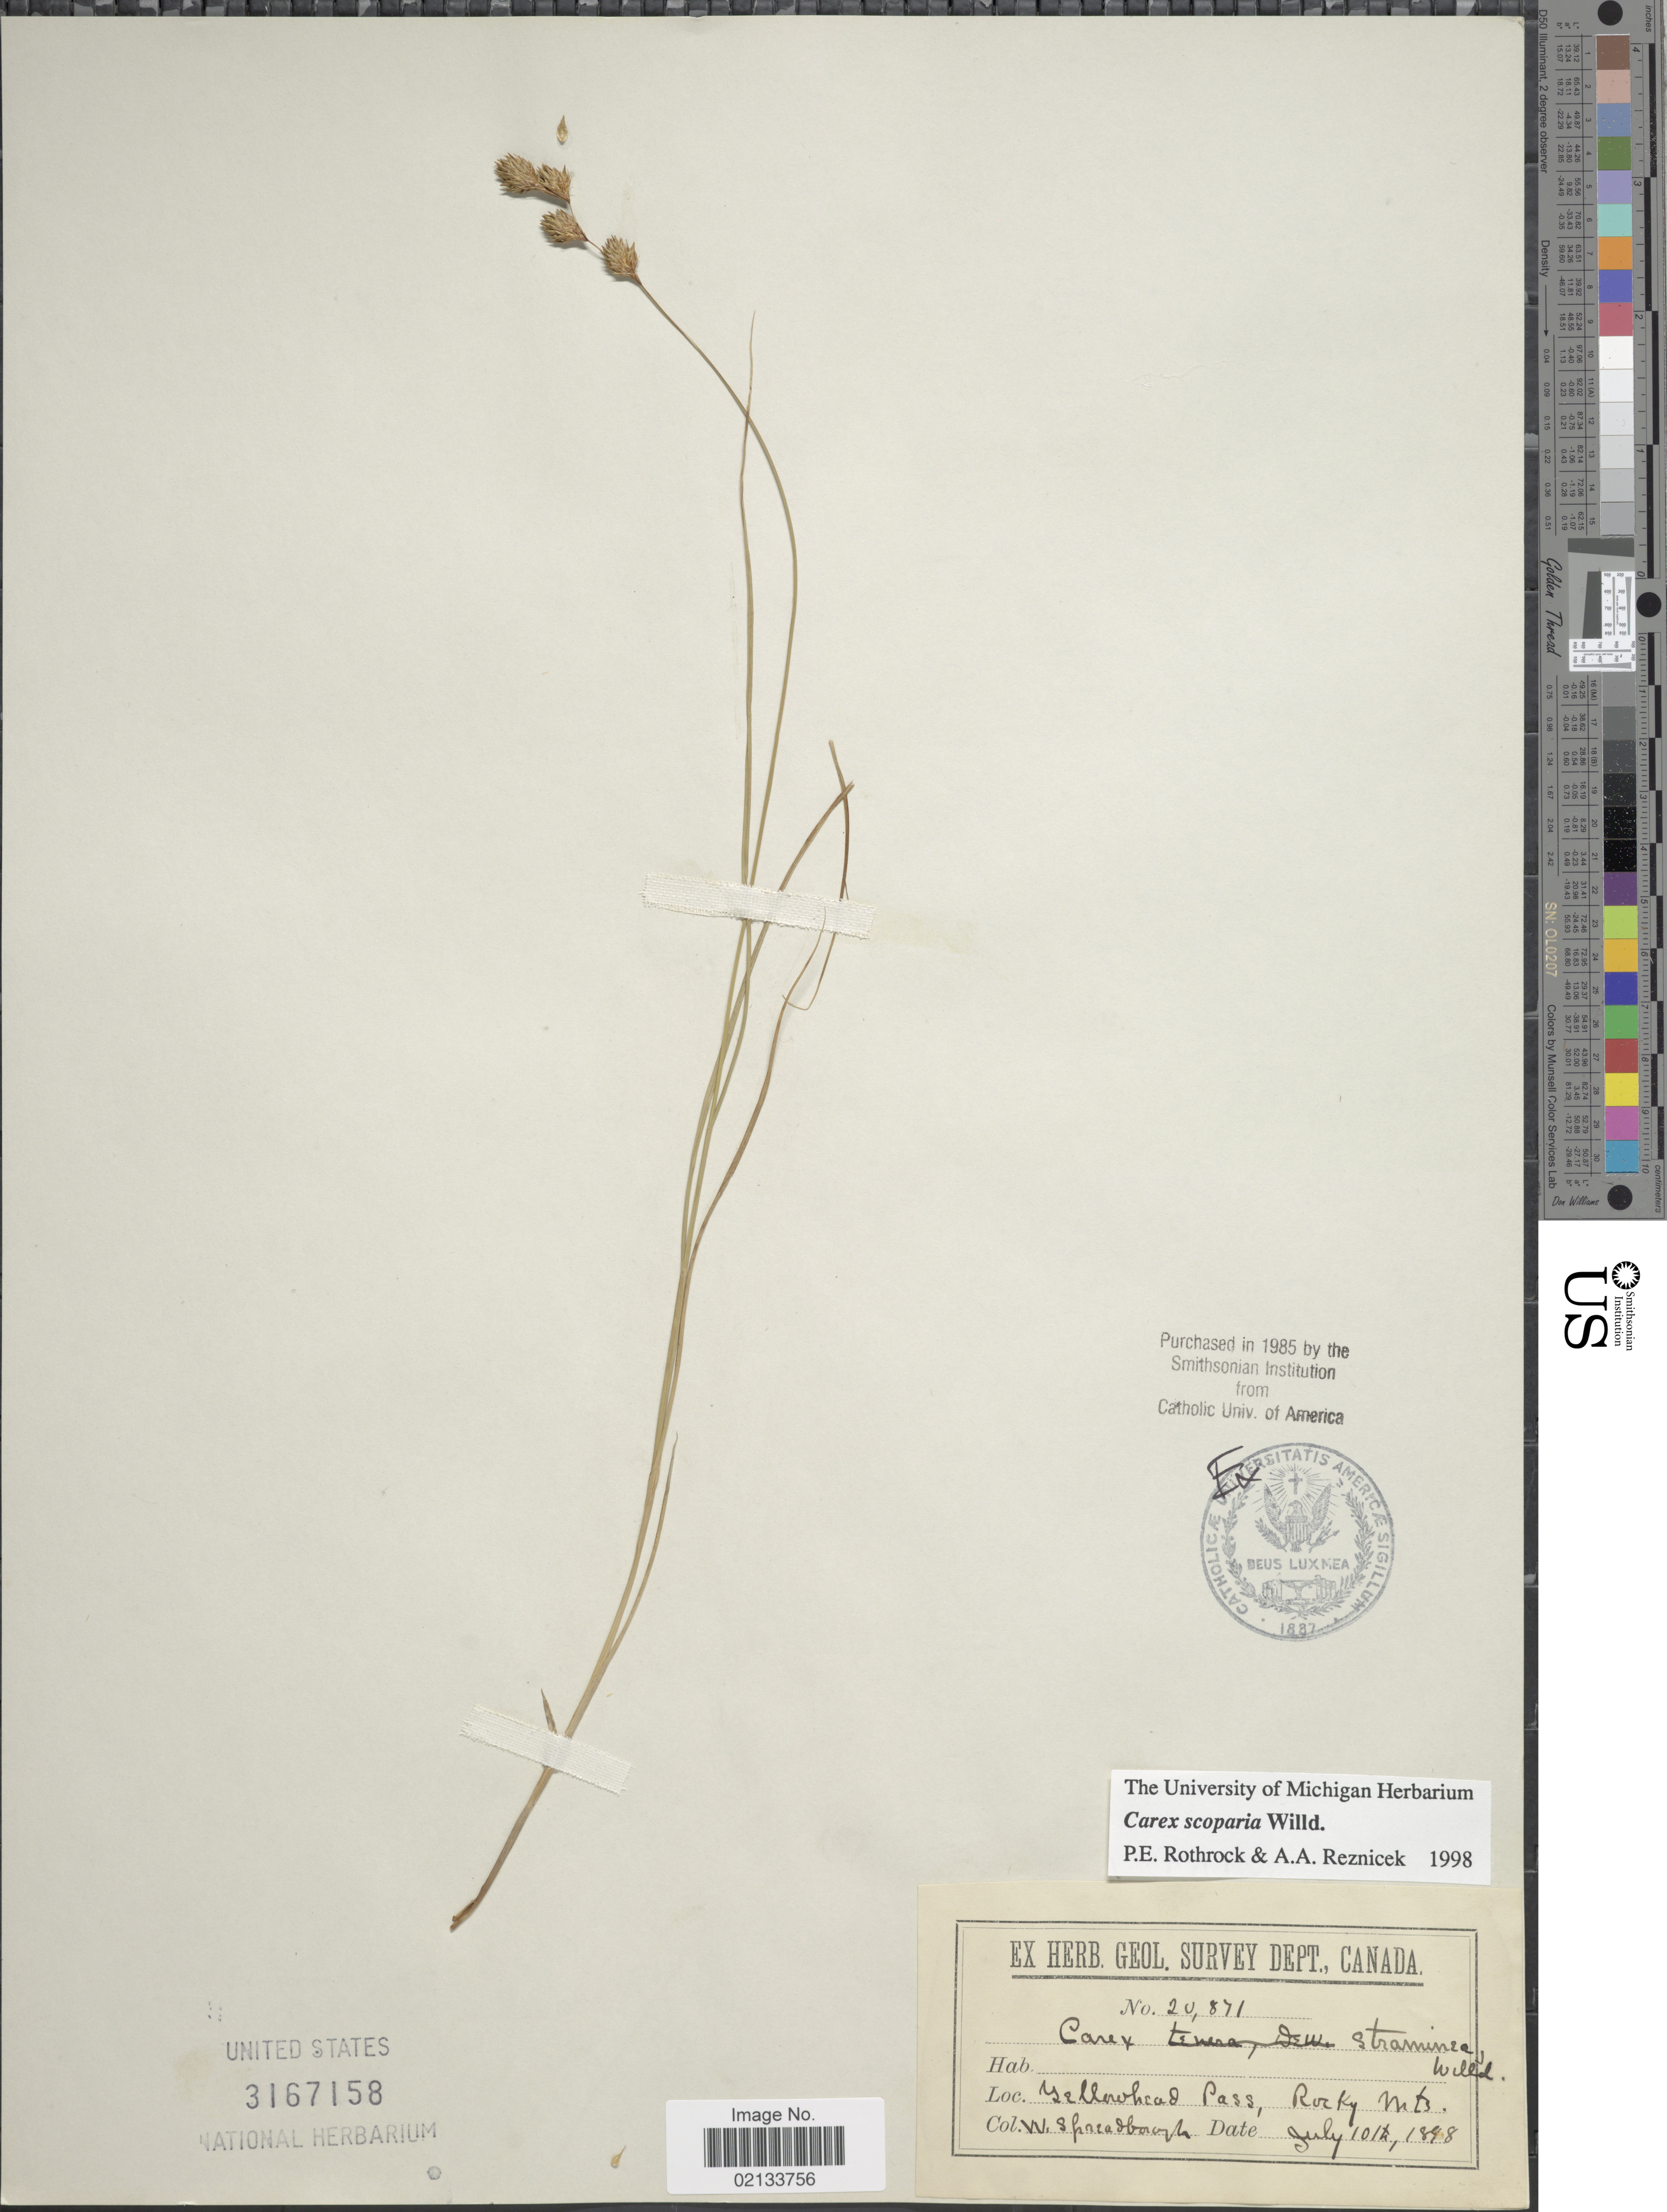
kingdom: Plantae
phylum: Tracheophyta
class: Liliopsida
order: Poales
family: Cyperaceae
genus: Carex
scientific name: Carex scoparia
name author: Schkuhr ex Willd.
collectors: W. Spreadborough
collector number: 20871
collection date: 1898-07-10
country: Canada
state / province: British Columbia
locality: Yellowhead Pass, Rocky Mts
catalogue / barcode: US 3167158